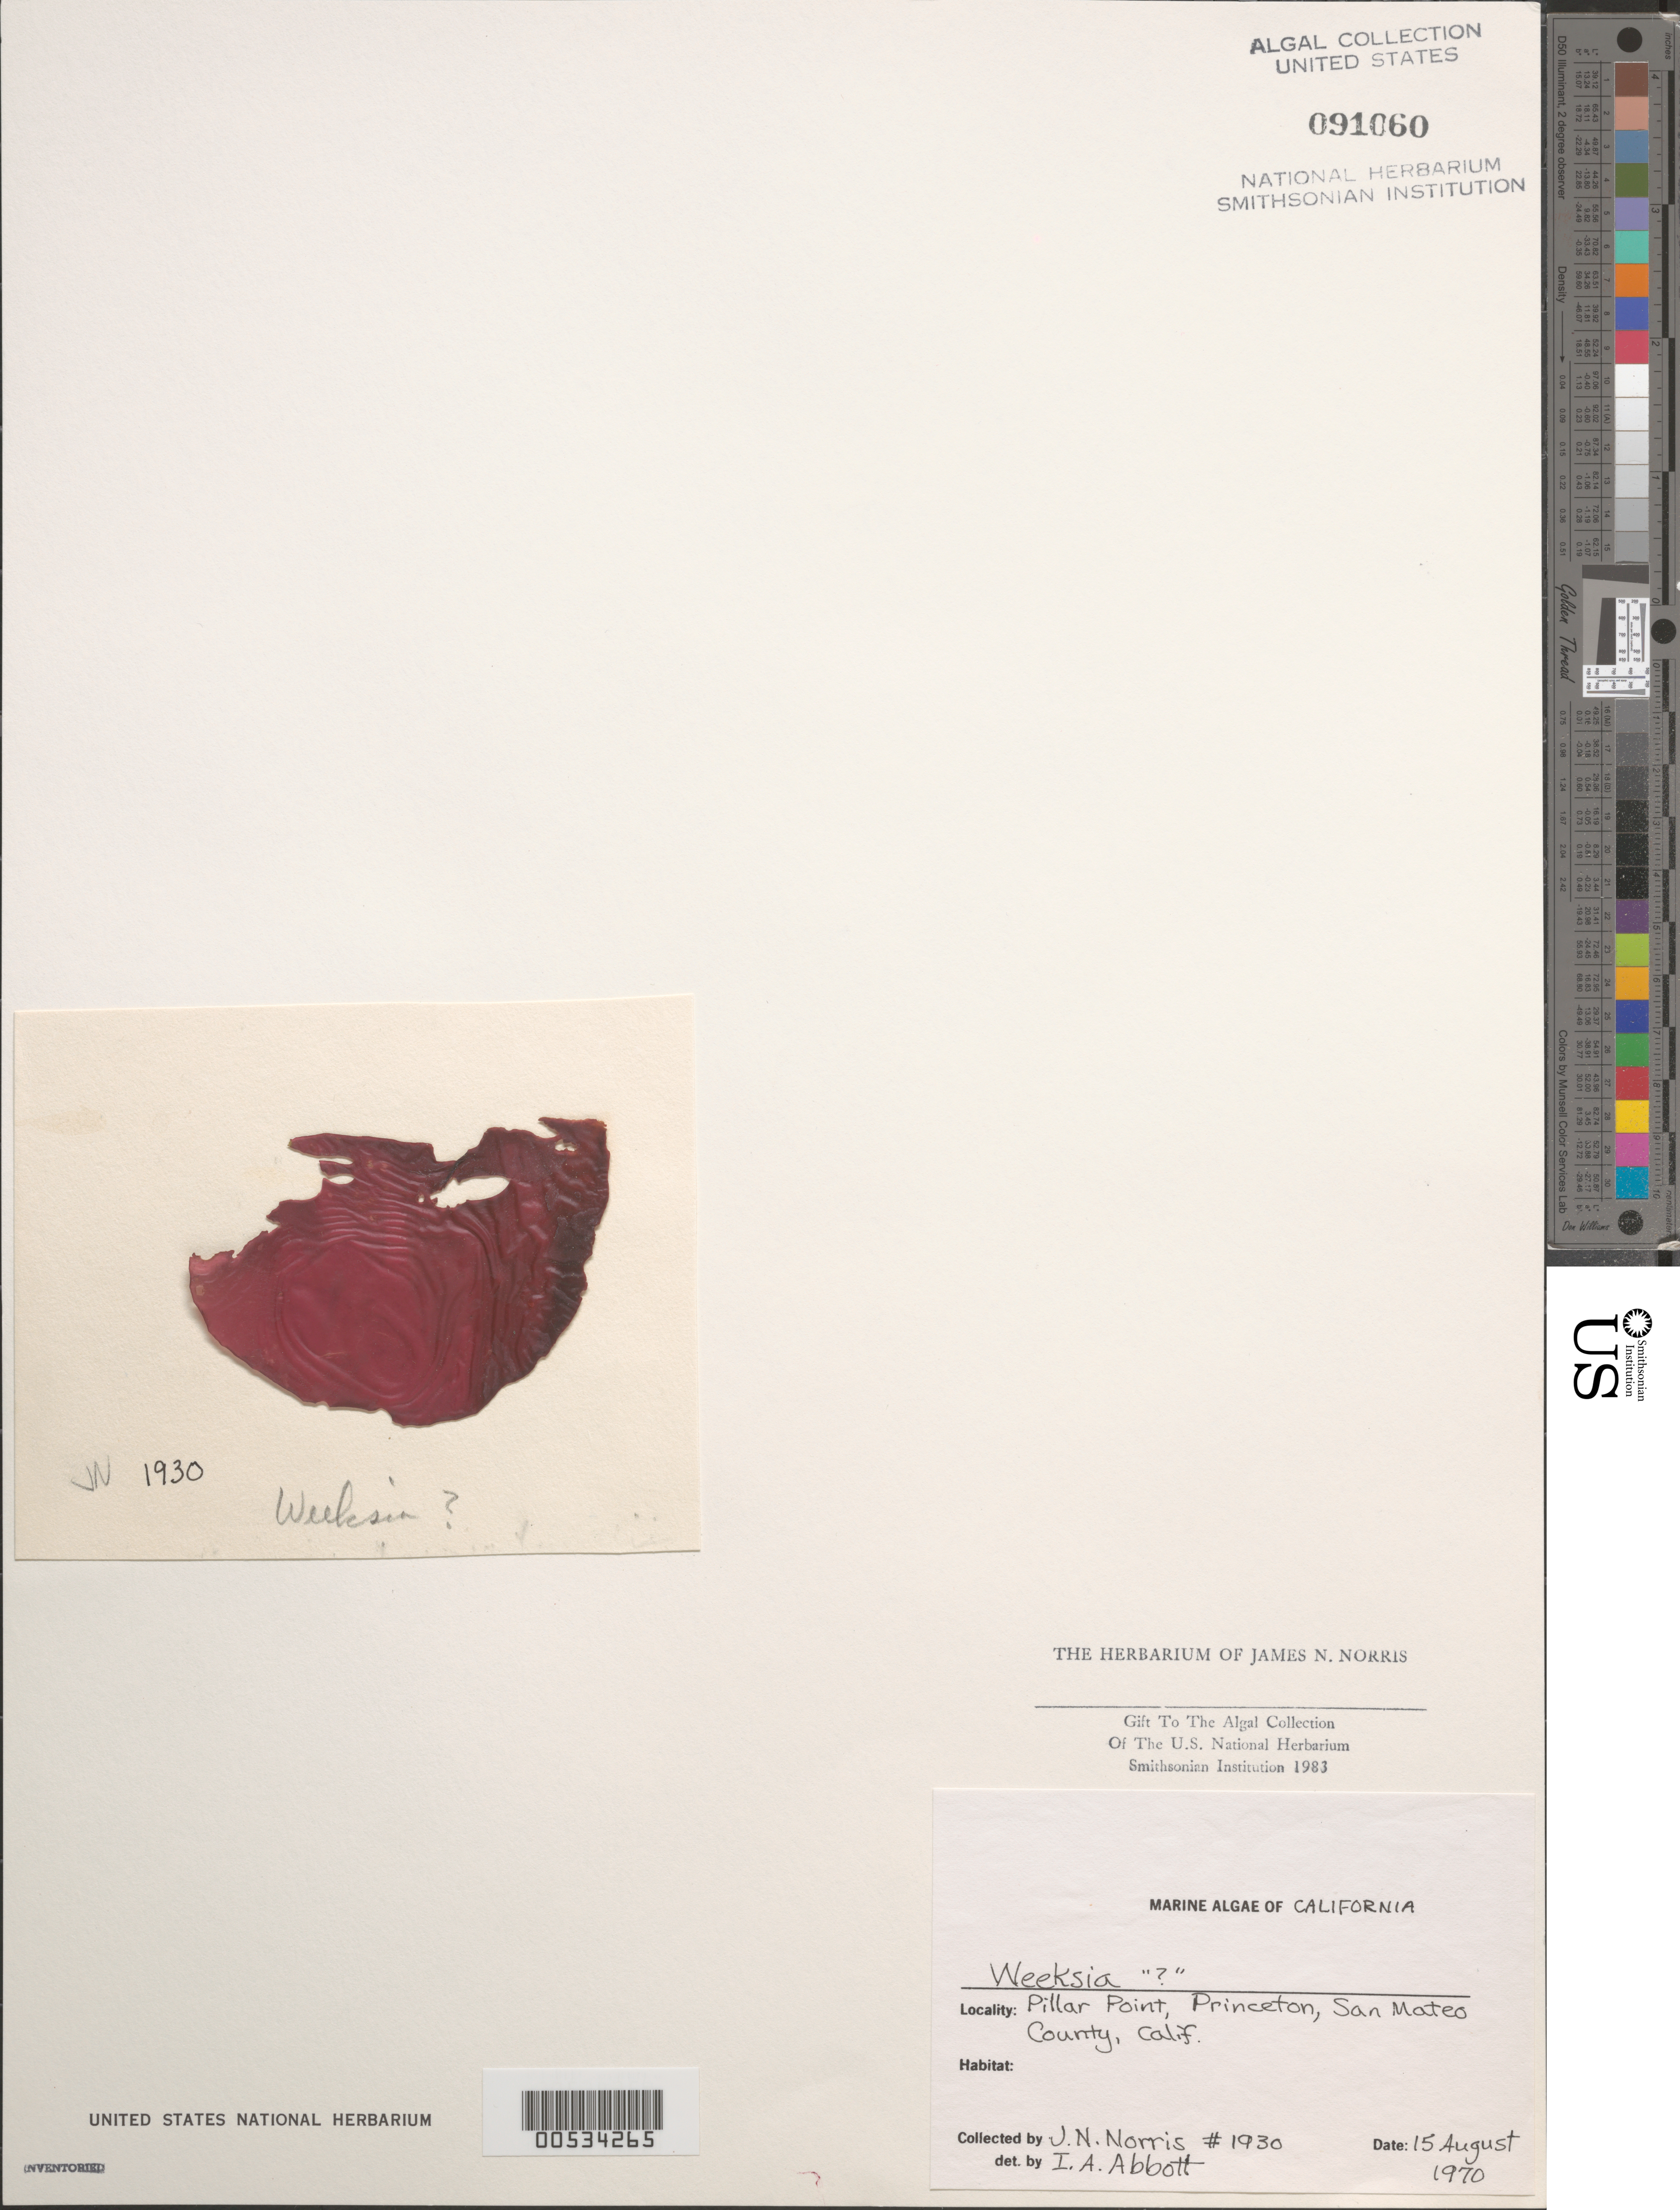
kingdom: Plantae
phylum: Rhodophyta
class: Florideophyceae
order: Gigartinales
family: Dumontiaceae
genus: Weeksia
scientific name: Weeksia sp.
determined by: Abbott, Isabella A.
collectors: J. N. Norris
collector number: JN-1930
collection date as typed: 15 Aug 1970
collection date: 1970-08-15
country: United States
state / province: California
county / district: San Mateo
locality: Pillar Point, Princeton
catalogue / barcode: US 91060